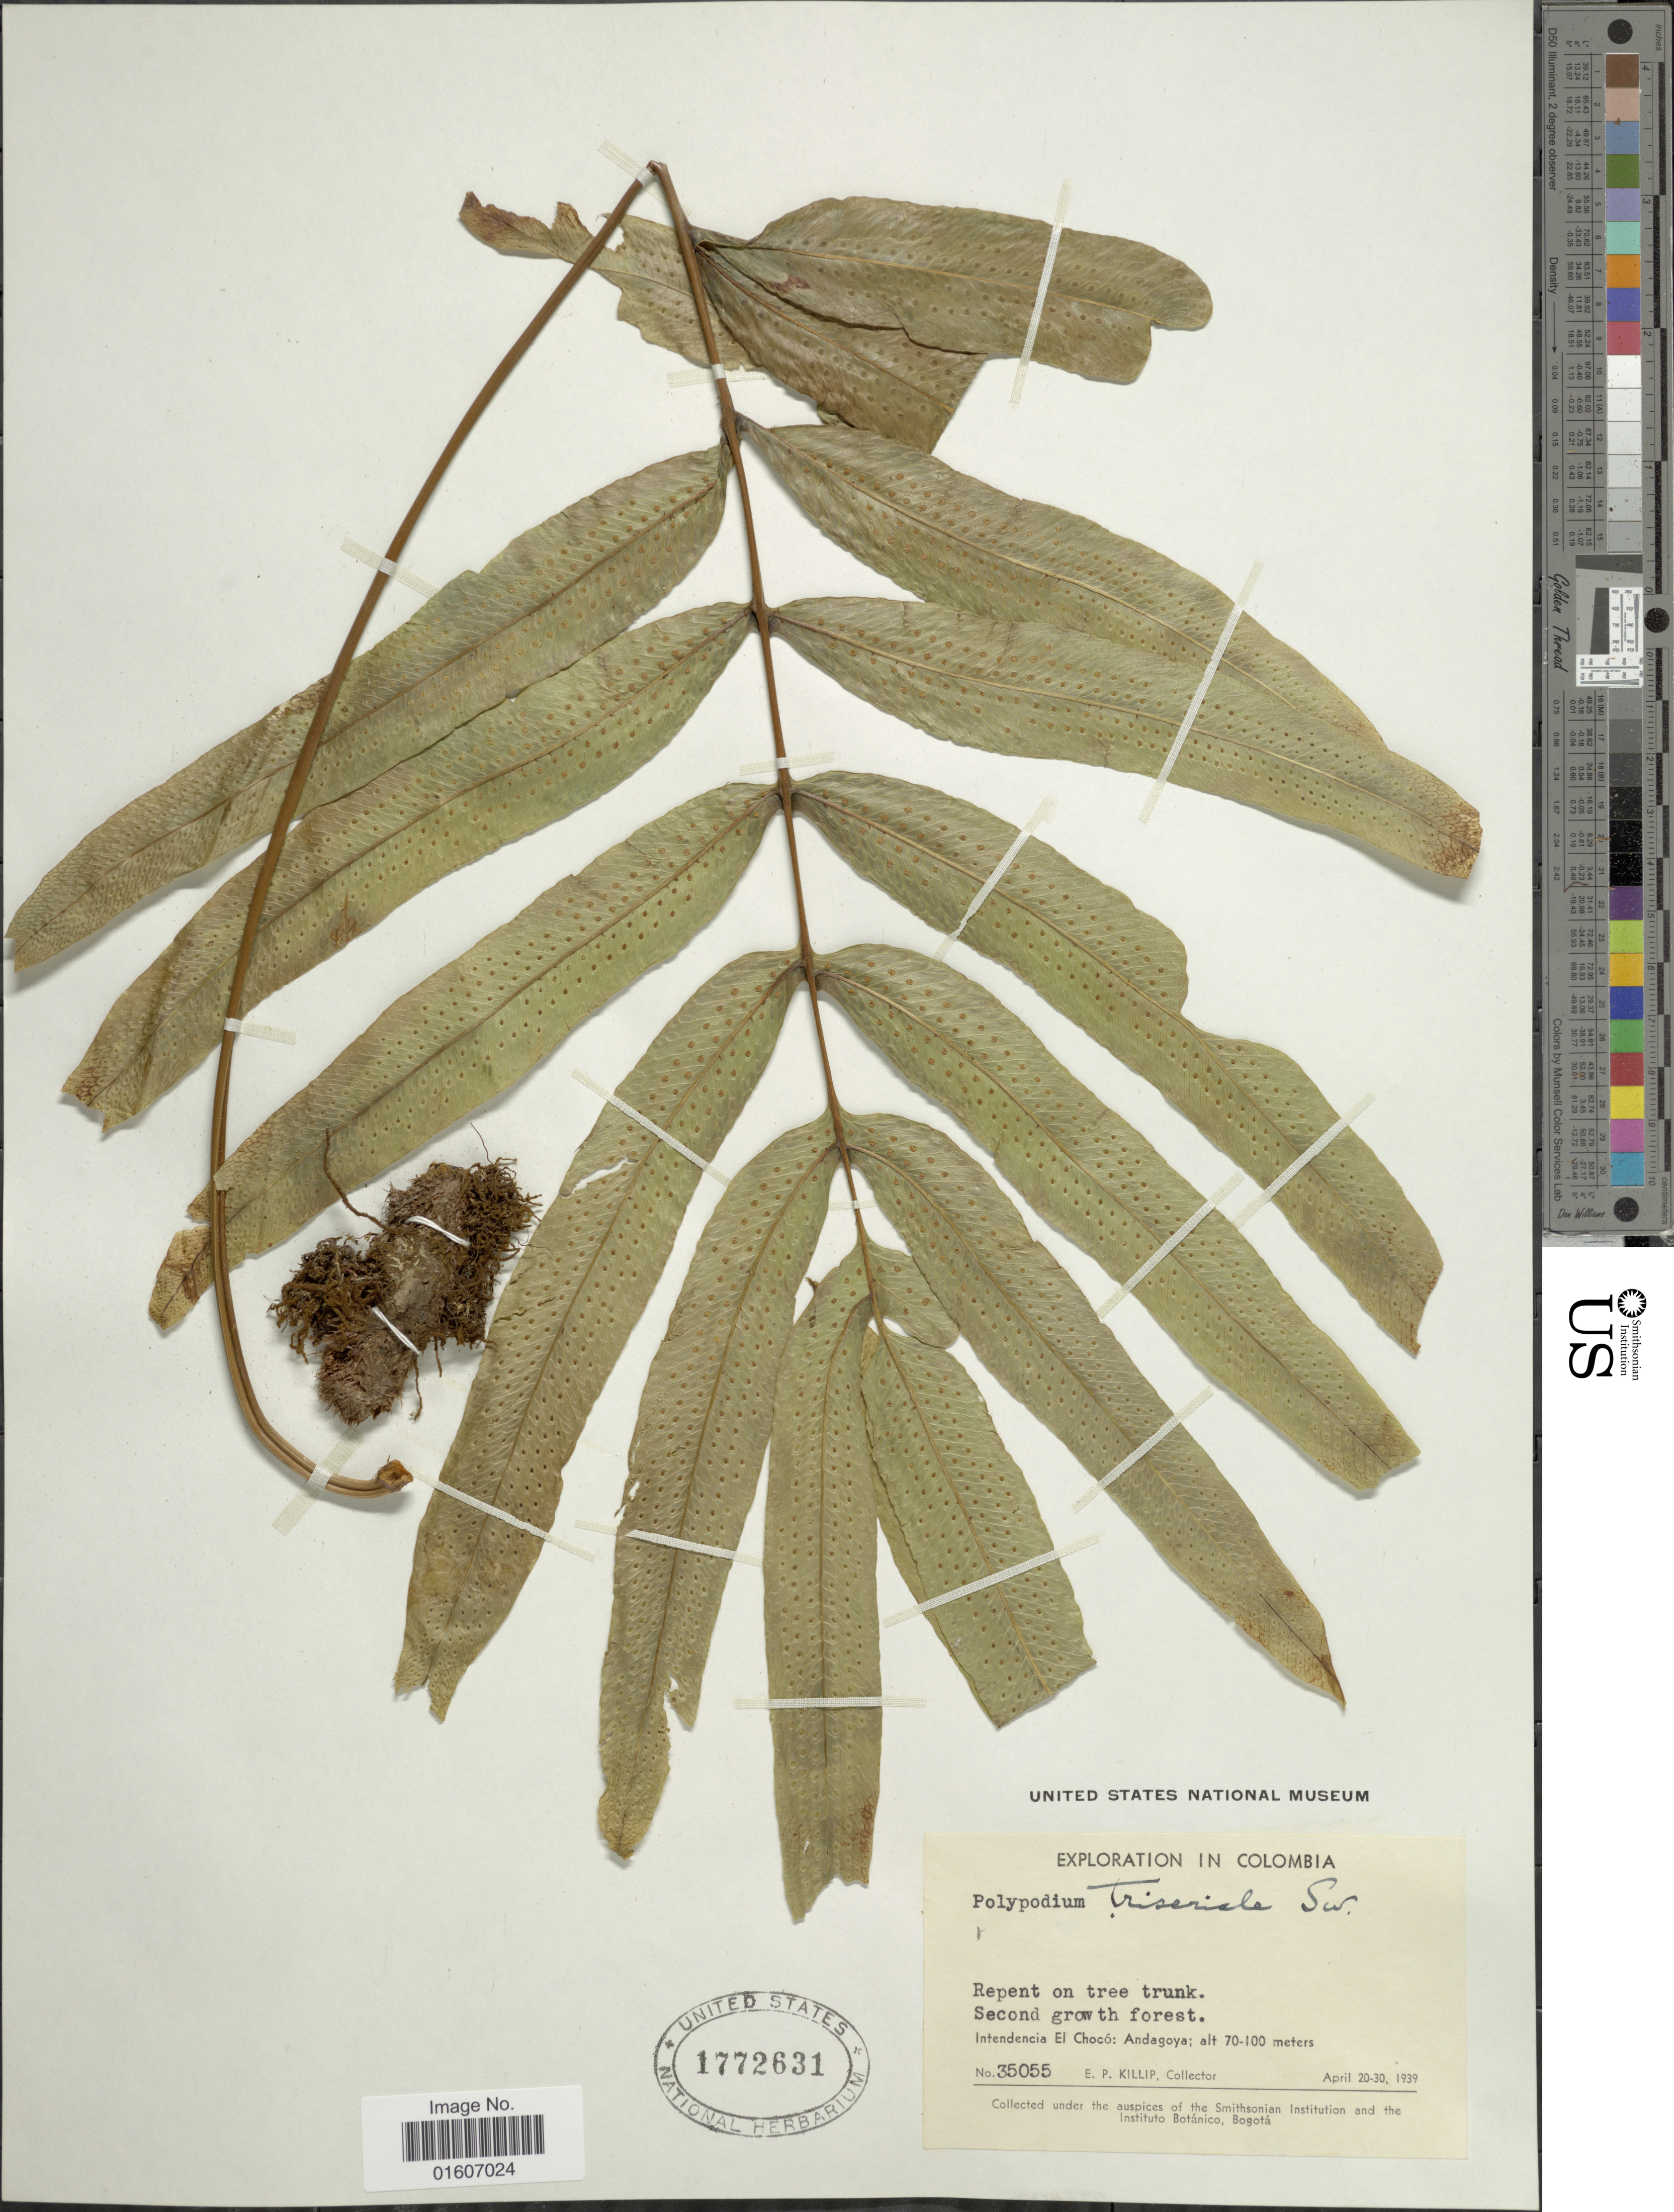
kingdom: Plantae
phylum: Tracheophyta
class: Polypodiopsida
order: Polypodiales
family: Polypodiaceae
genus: Serpocaulon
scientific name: Serpocaulon triseriale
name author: (Sw.) A.R. Sm.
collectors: E. P. Killip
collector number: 35055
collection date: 1939-04-20/1939-04-30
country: Colombia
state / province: Chocó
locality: Intendencia El Chocó: Andagoya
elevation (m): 70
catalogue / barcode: US 1772631